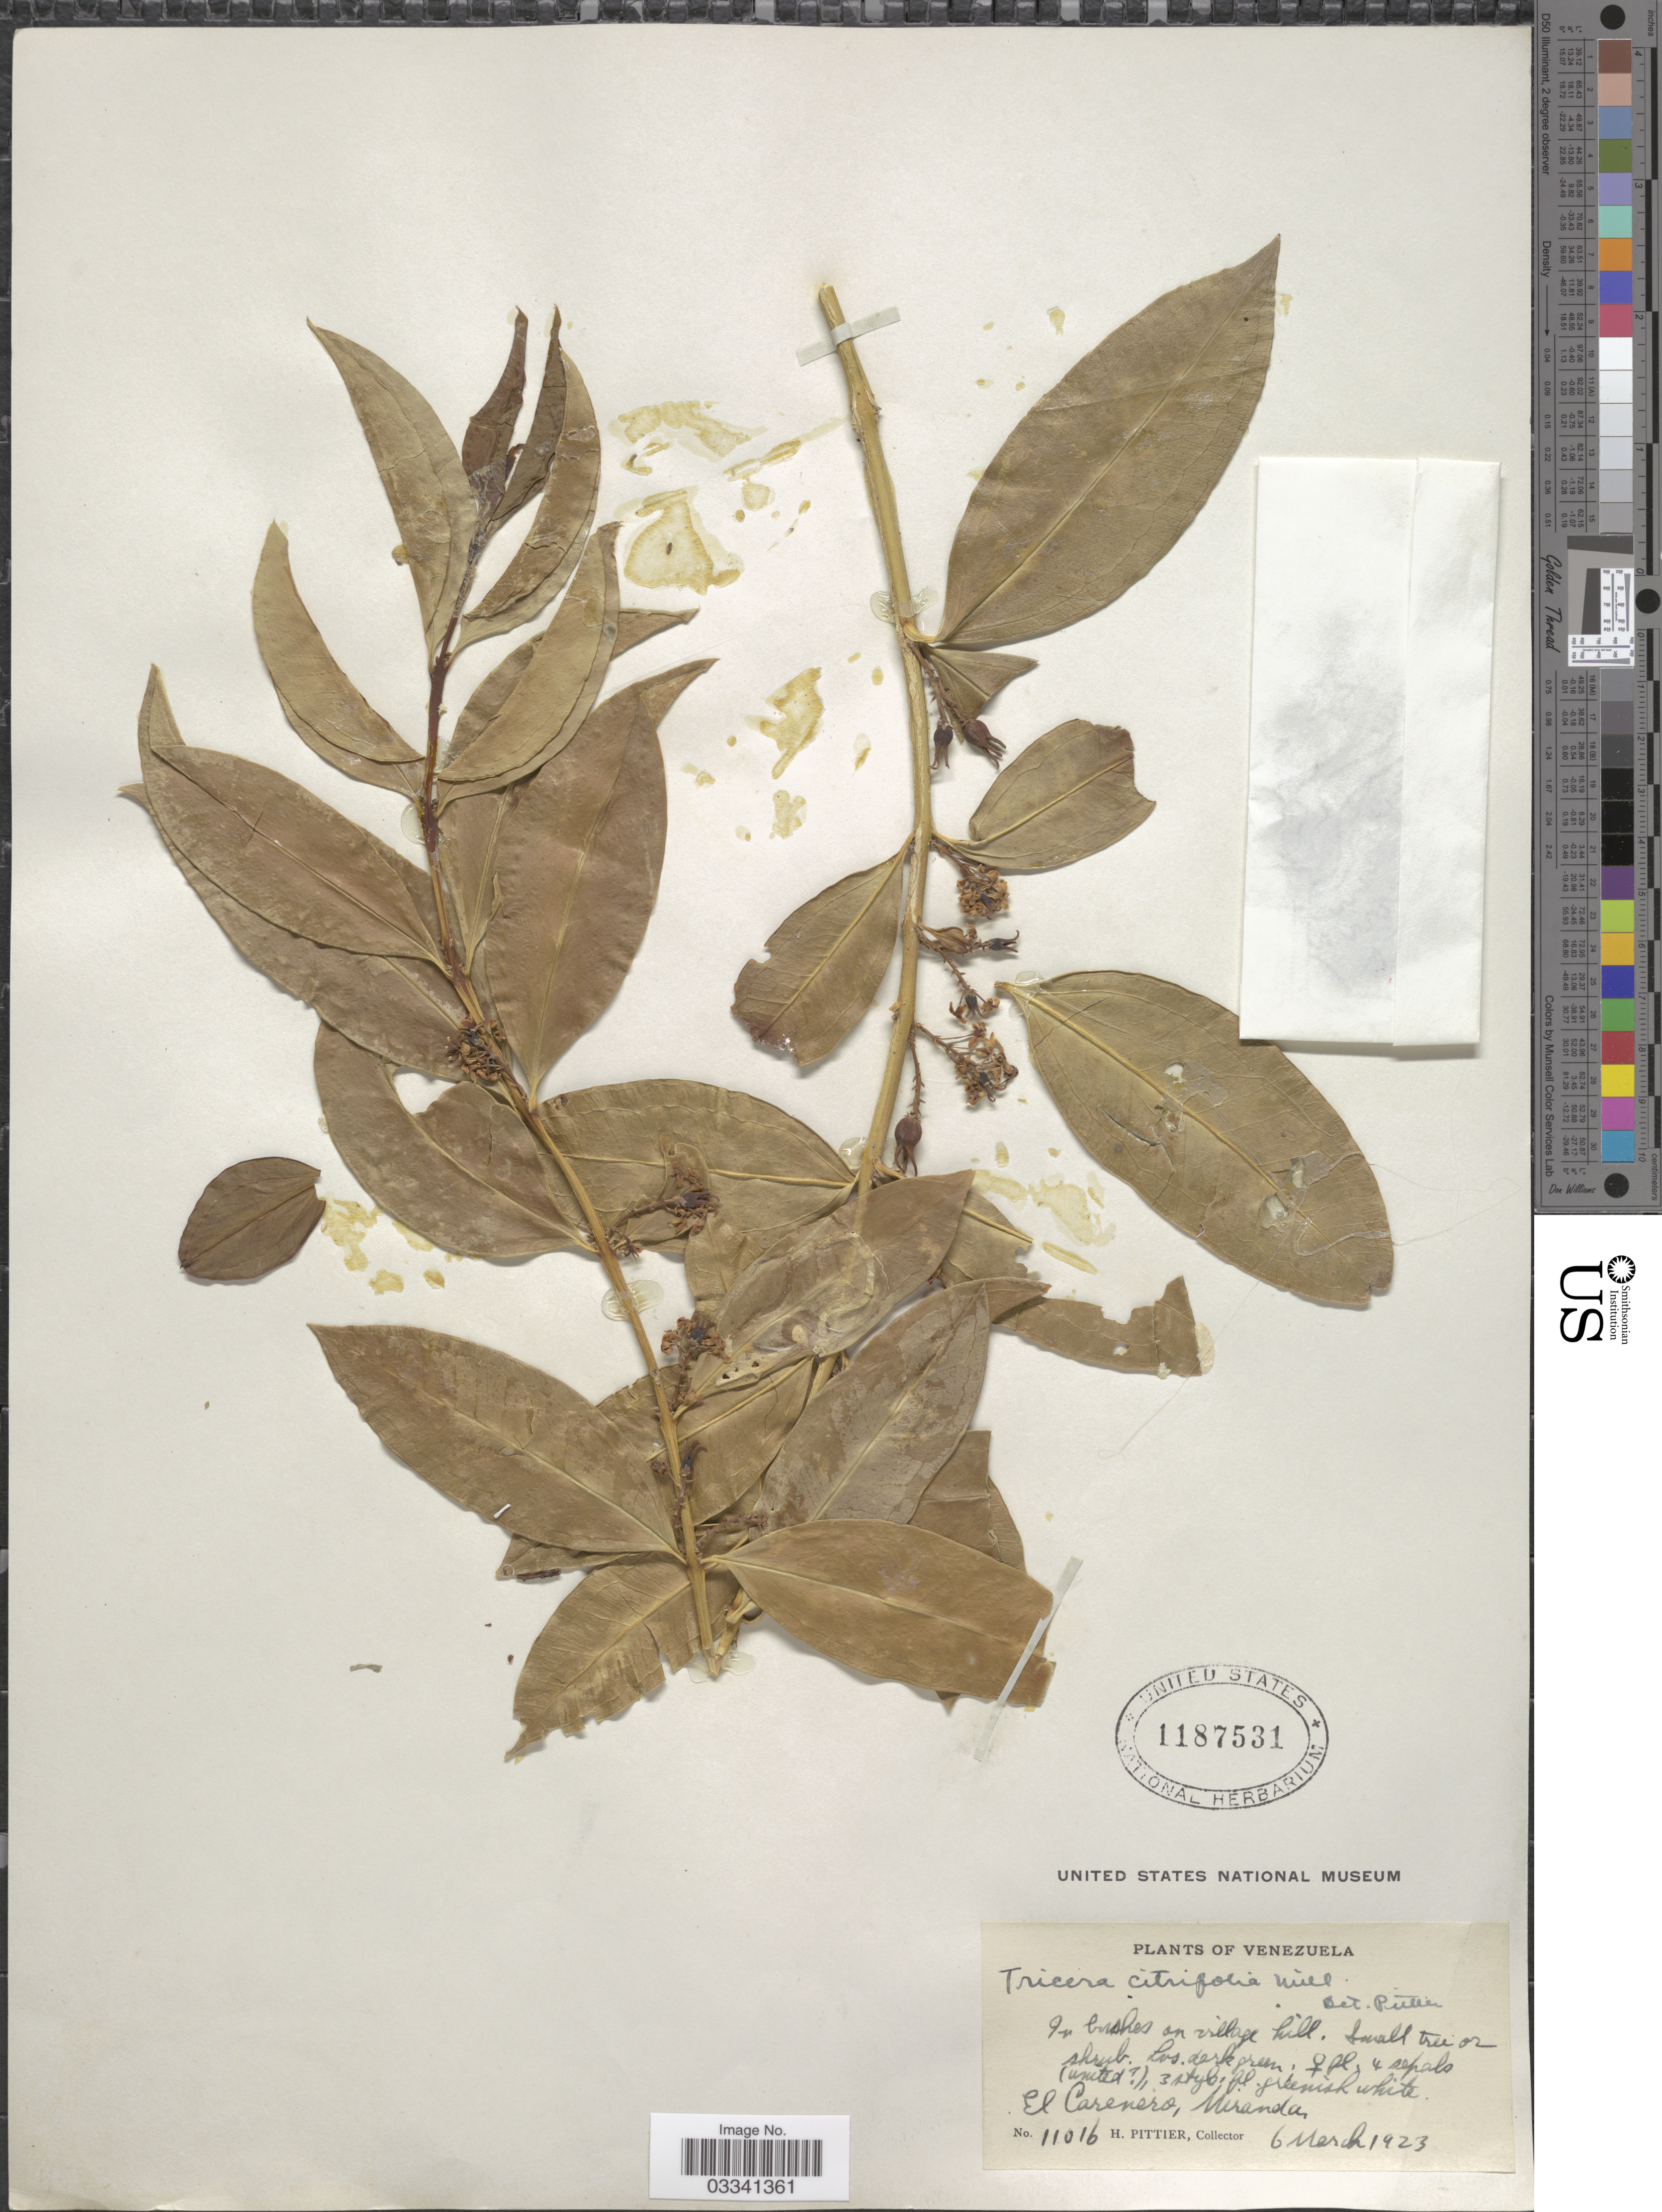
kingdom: Plantae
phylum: Tracheophyta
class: Magnoliopsida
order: Buxales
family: Buxaceae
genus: Buxus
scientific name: Buxus citrifolia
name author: (Willd.) Spreng.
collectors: H. F. Pittier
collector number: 11016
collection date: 1923-03-06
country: Venezuela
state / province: Miranda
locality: El Carenero.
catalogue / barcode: US 1187531